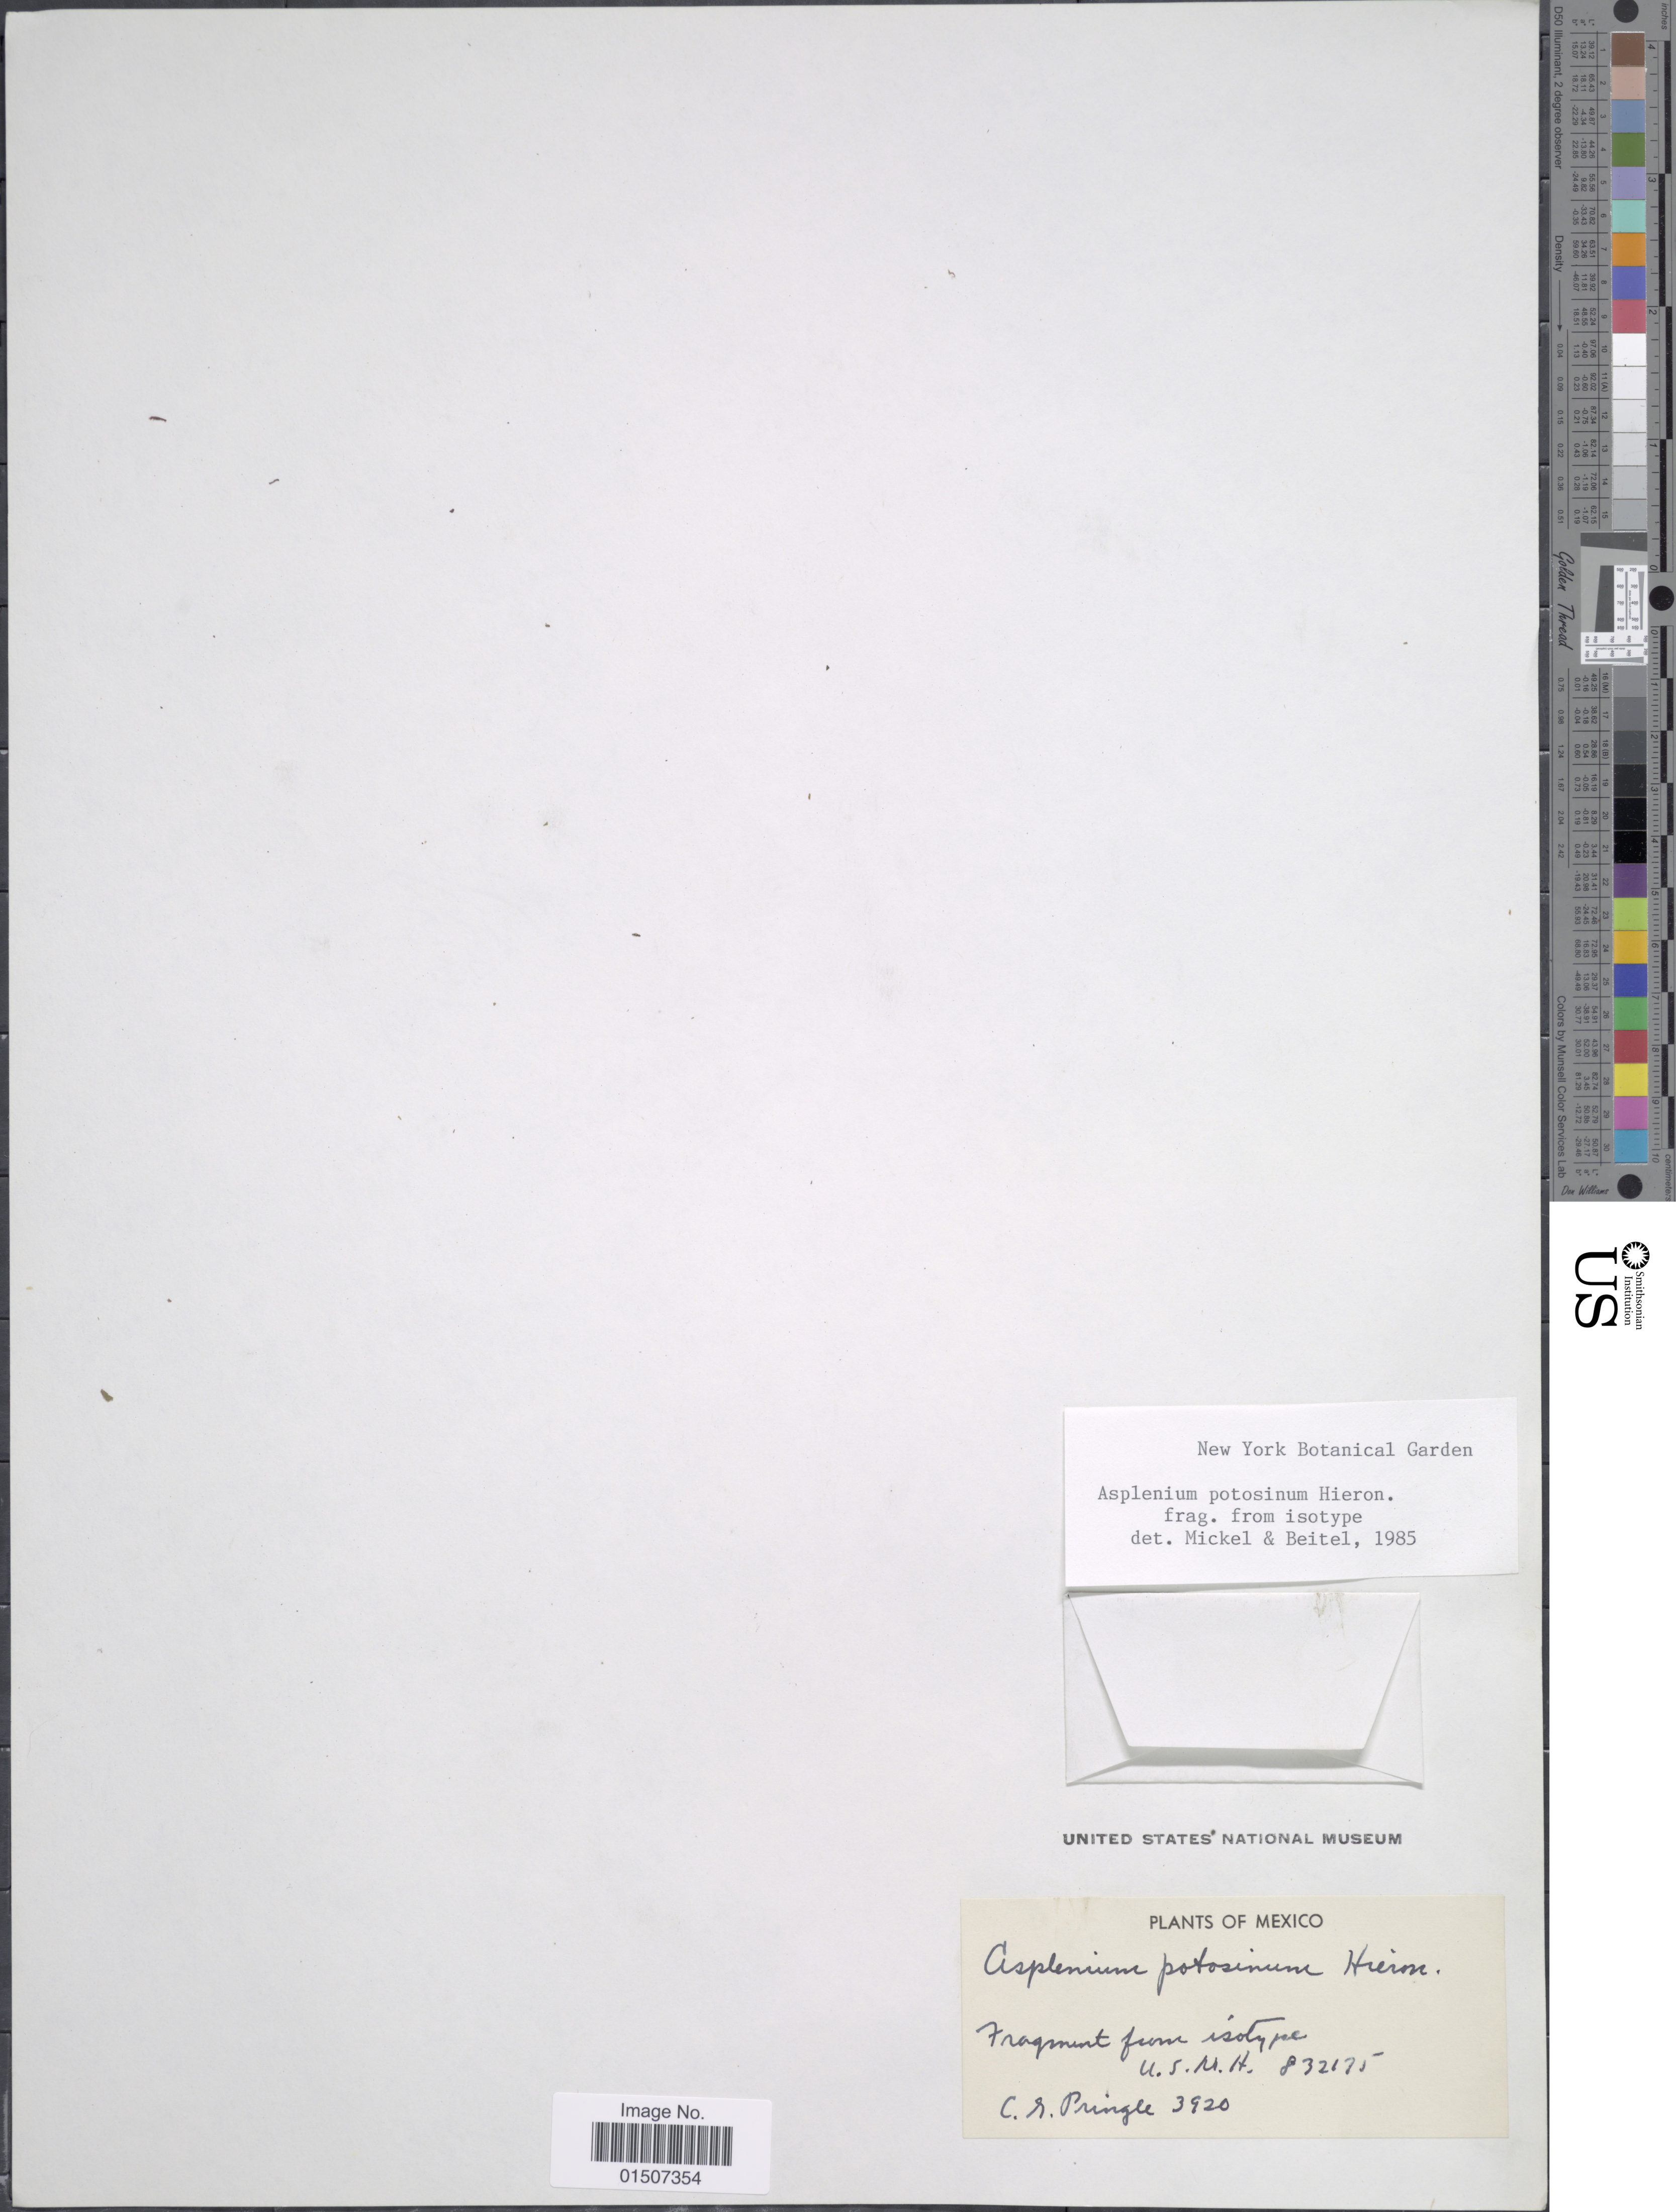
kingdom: Plantae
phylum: Tracheophyta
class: Polypodiopsida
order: Polypodiales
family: Aspleniaceae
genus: Asplenium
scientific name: Asplenium potosinum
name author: Hieron.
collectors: C. G. Pringle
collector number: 3920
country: Mexico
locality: Mexico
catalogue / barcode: US 832175